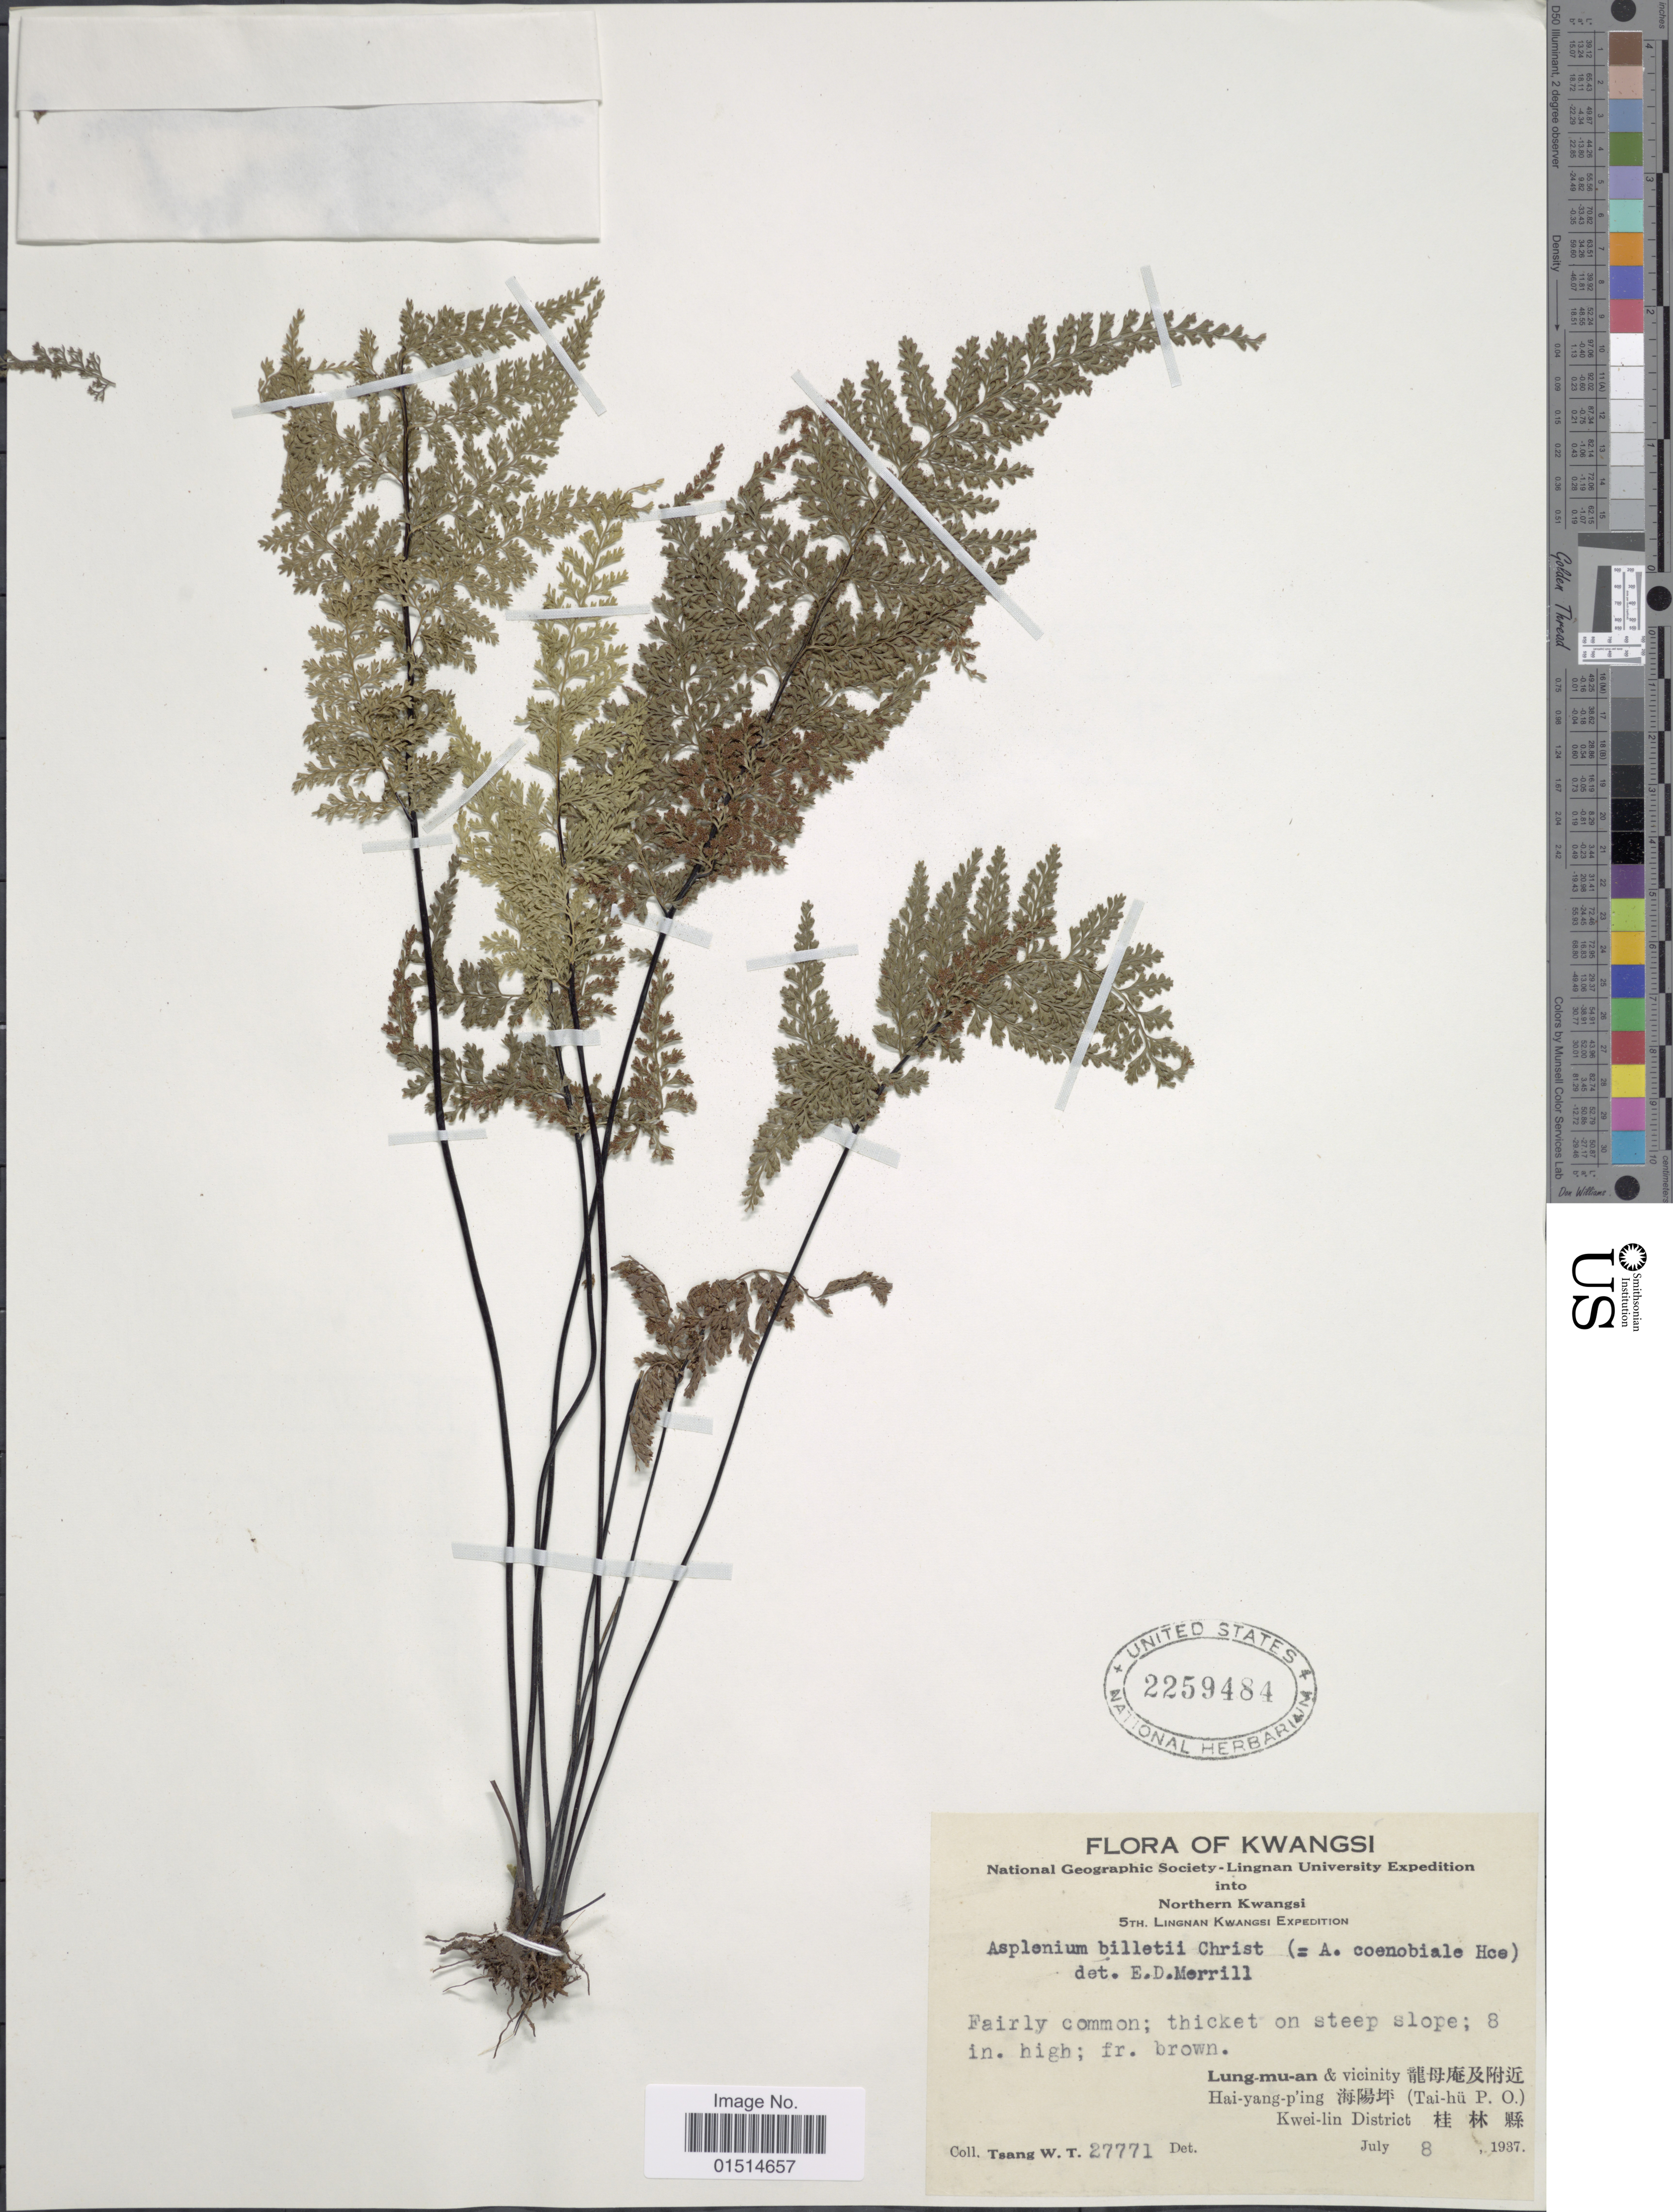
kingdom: Plantae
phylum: Tracheophyta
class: Polypodiopsida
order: Polypodiales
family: Aspleniaceae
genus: Asplenium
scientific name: Asplenium coenobiale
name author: Hance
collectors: W. T. Tsang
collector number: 27771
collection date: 1937-07-08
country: China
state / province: Guangxi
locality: Kwangsi, Northern Kwangsi, Lung-mu-an & vicinity, Hai-yang-píng (Tai-hu P. O), Kwei-lin District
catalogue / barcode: US 2259484